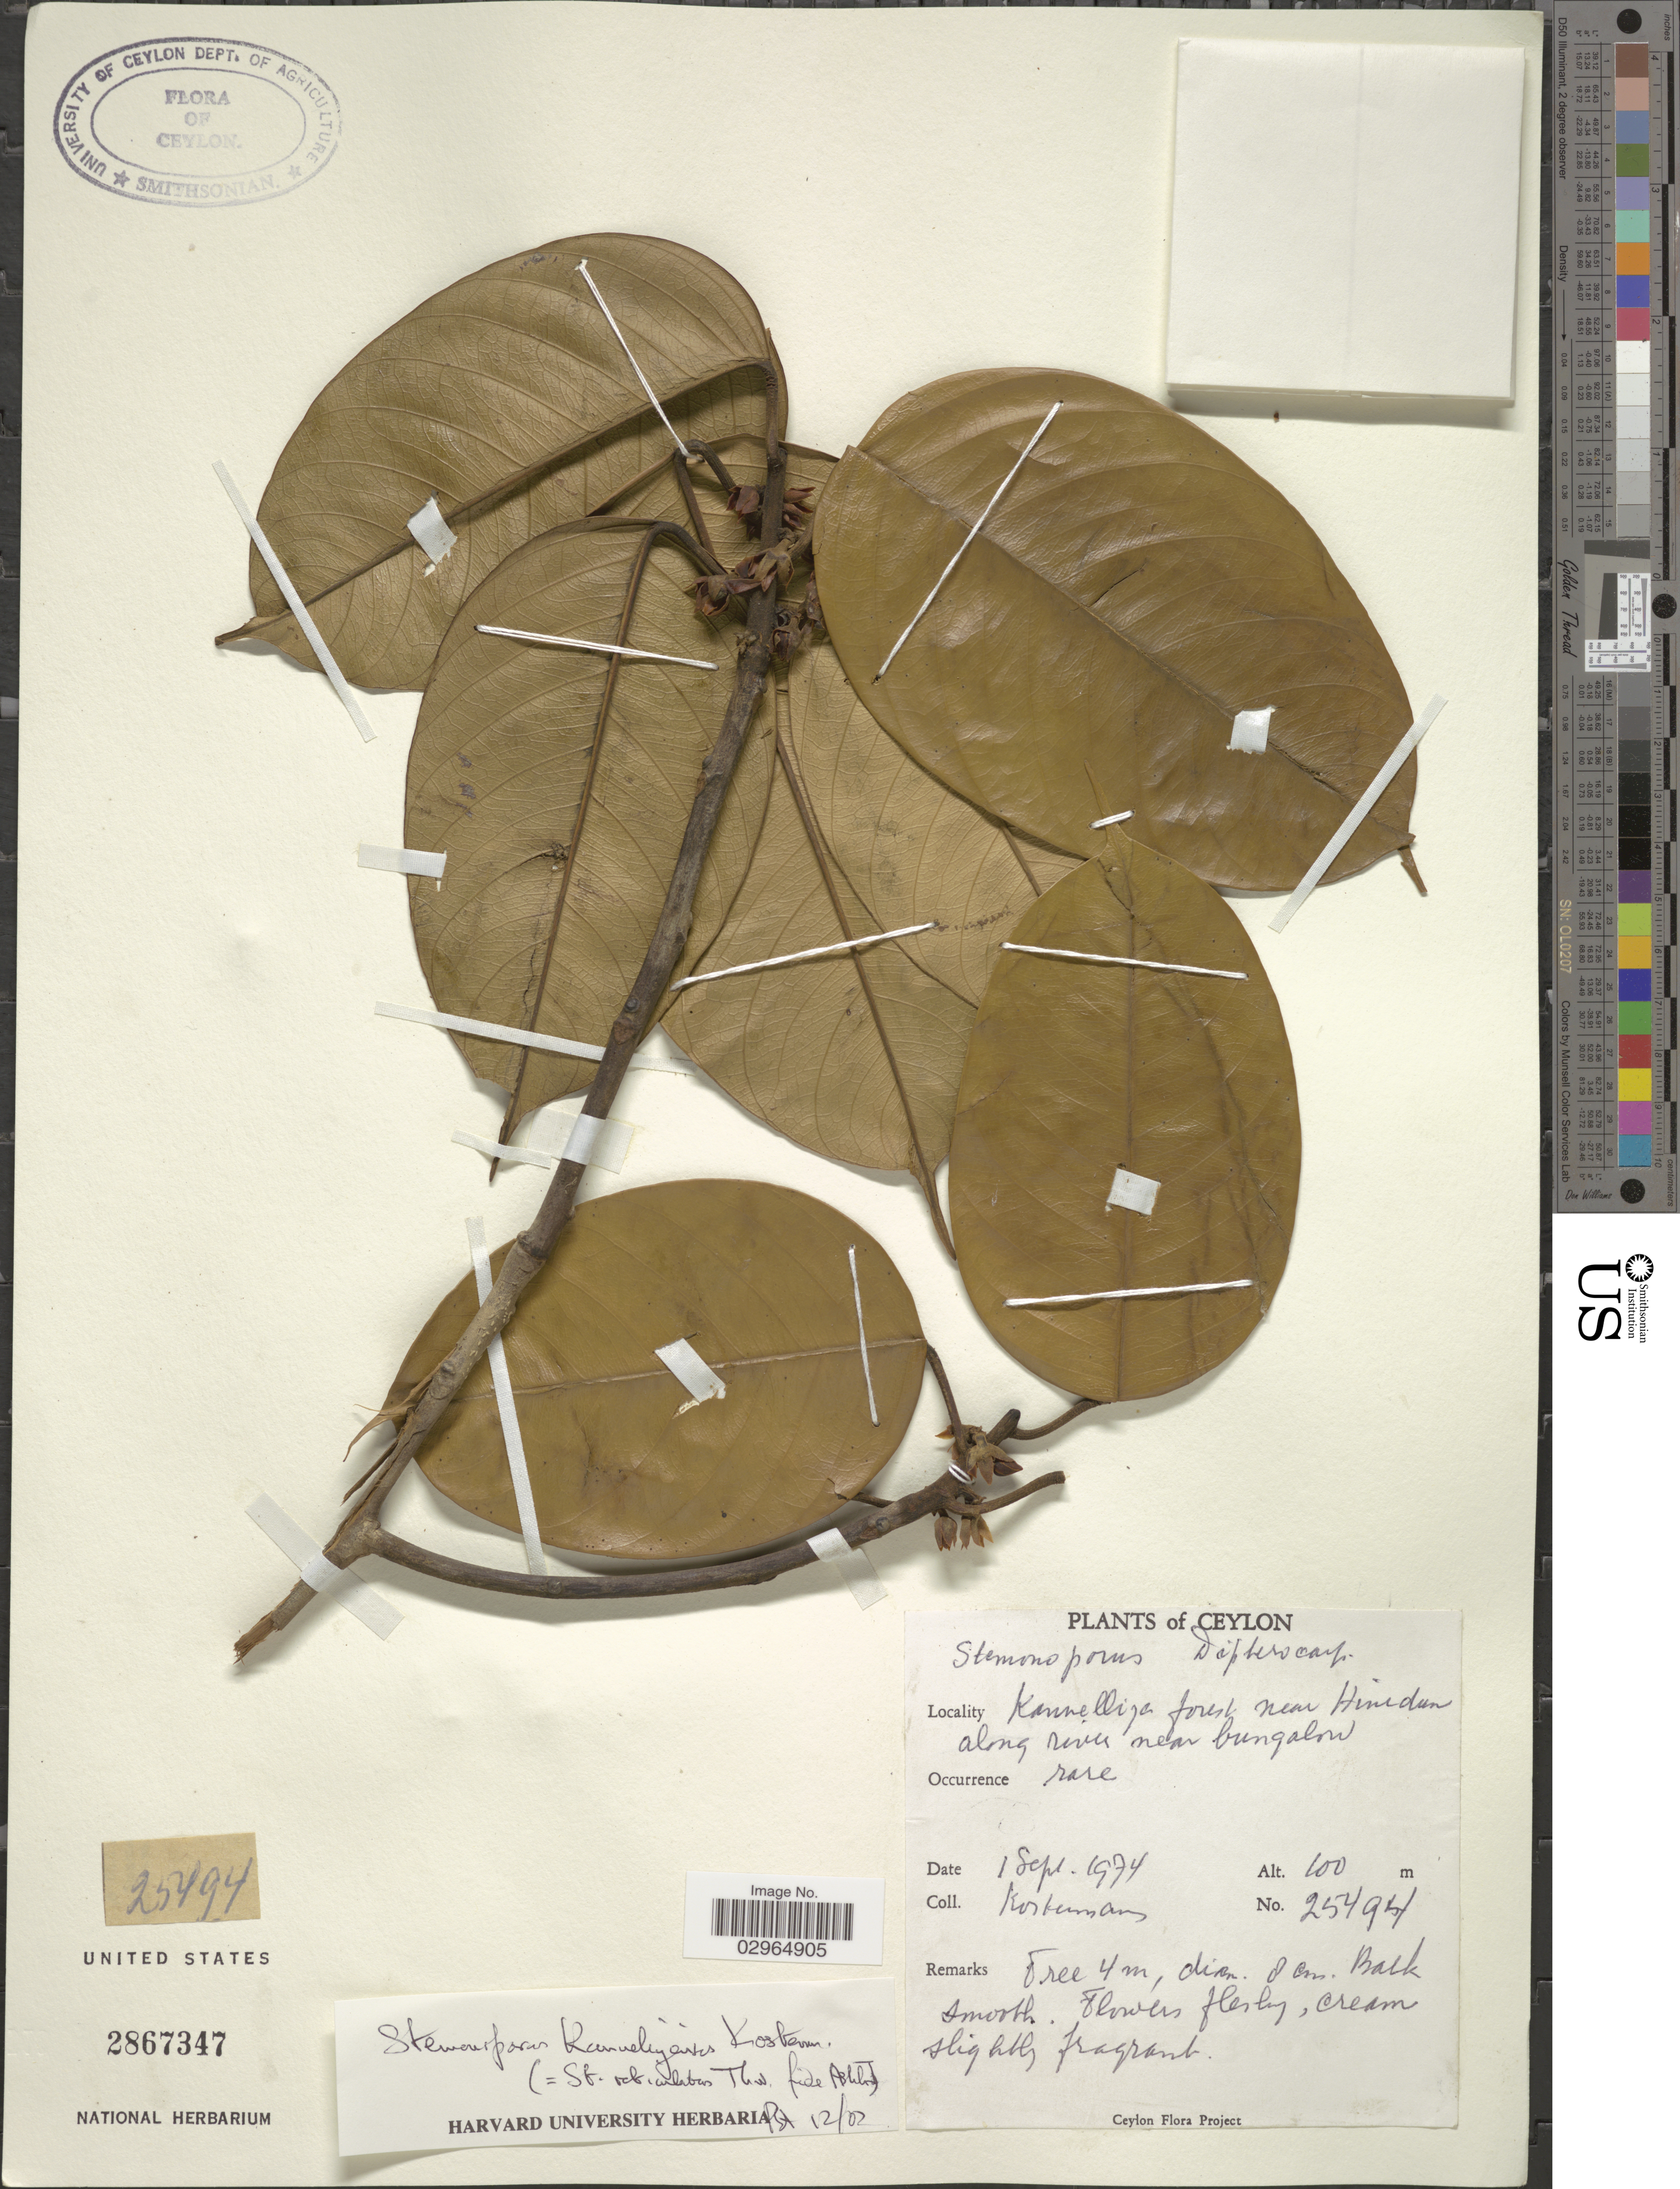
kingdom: Plantae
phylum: Tracheophyta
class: Magnoliopsida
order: Malvales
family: Dipterocarpaceae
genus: Stemonoporus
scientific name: Stemonoporus kanneliyensis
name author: Kosterm.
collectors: Kostermans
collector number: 25494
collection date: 1974-09-01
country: Sri Lanka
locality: Ceylon. Kanneliya forest near Hinedun along river near bungalow.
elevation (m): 100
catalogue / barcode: US 2867347